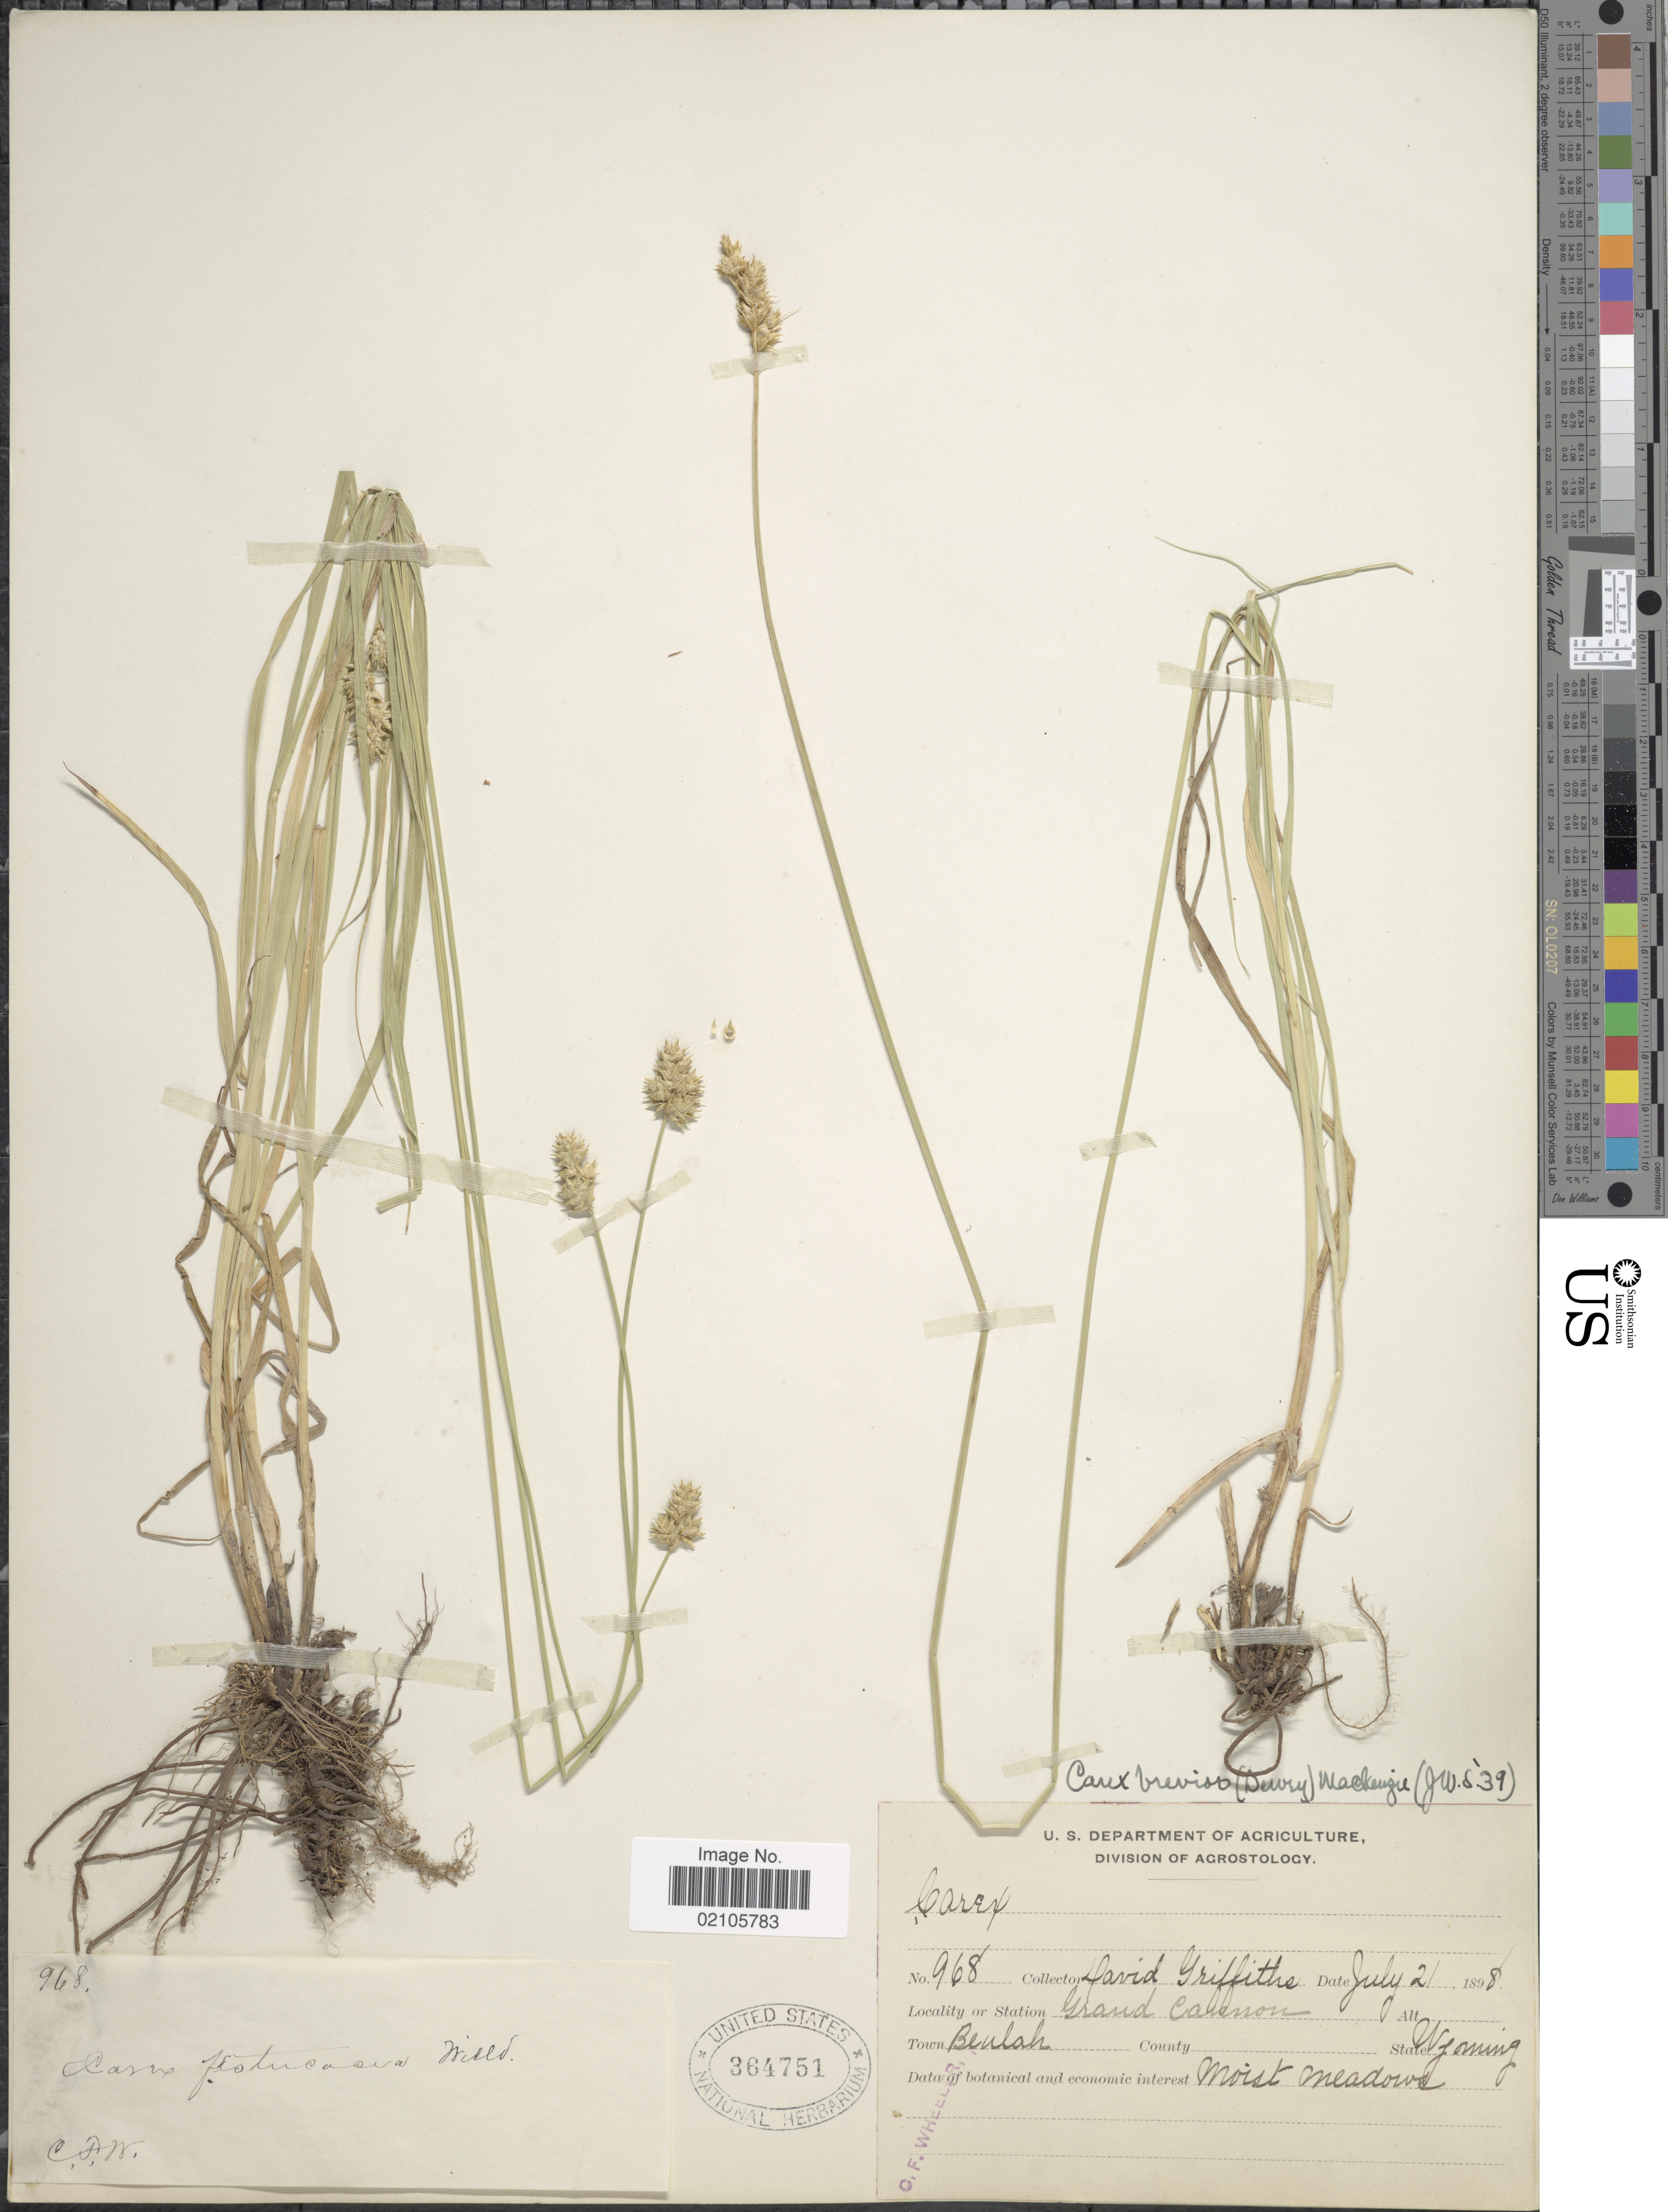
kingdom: Plantae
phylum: Tracheophyta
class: Liliopsida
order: Poales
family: Cyperaceae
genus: Carex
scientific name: Carex brevior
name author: (Dewey) Mack. ex Lunell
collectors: D. Griffiths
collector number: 967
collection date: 1898-07-21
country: United States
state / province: Wyoming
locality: Grand canon, Town Beulah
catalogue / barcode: US 364751